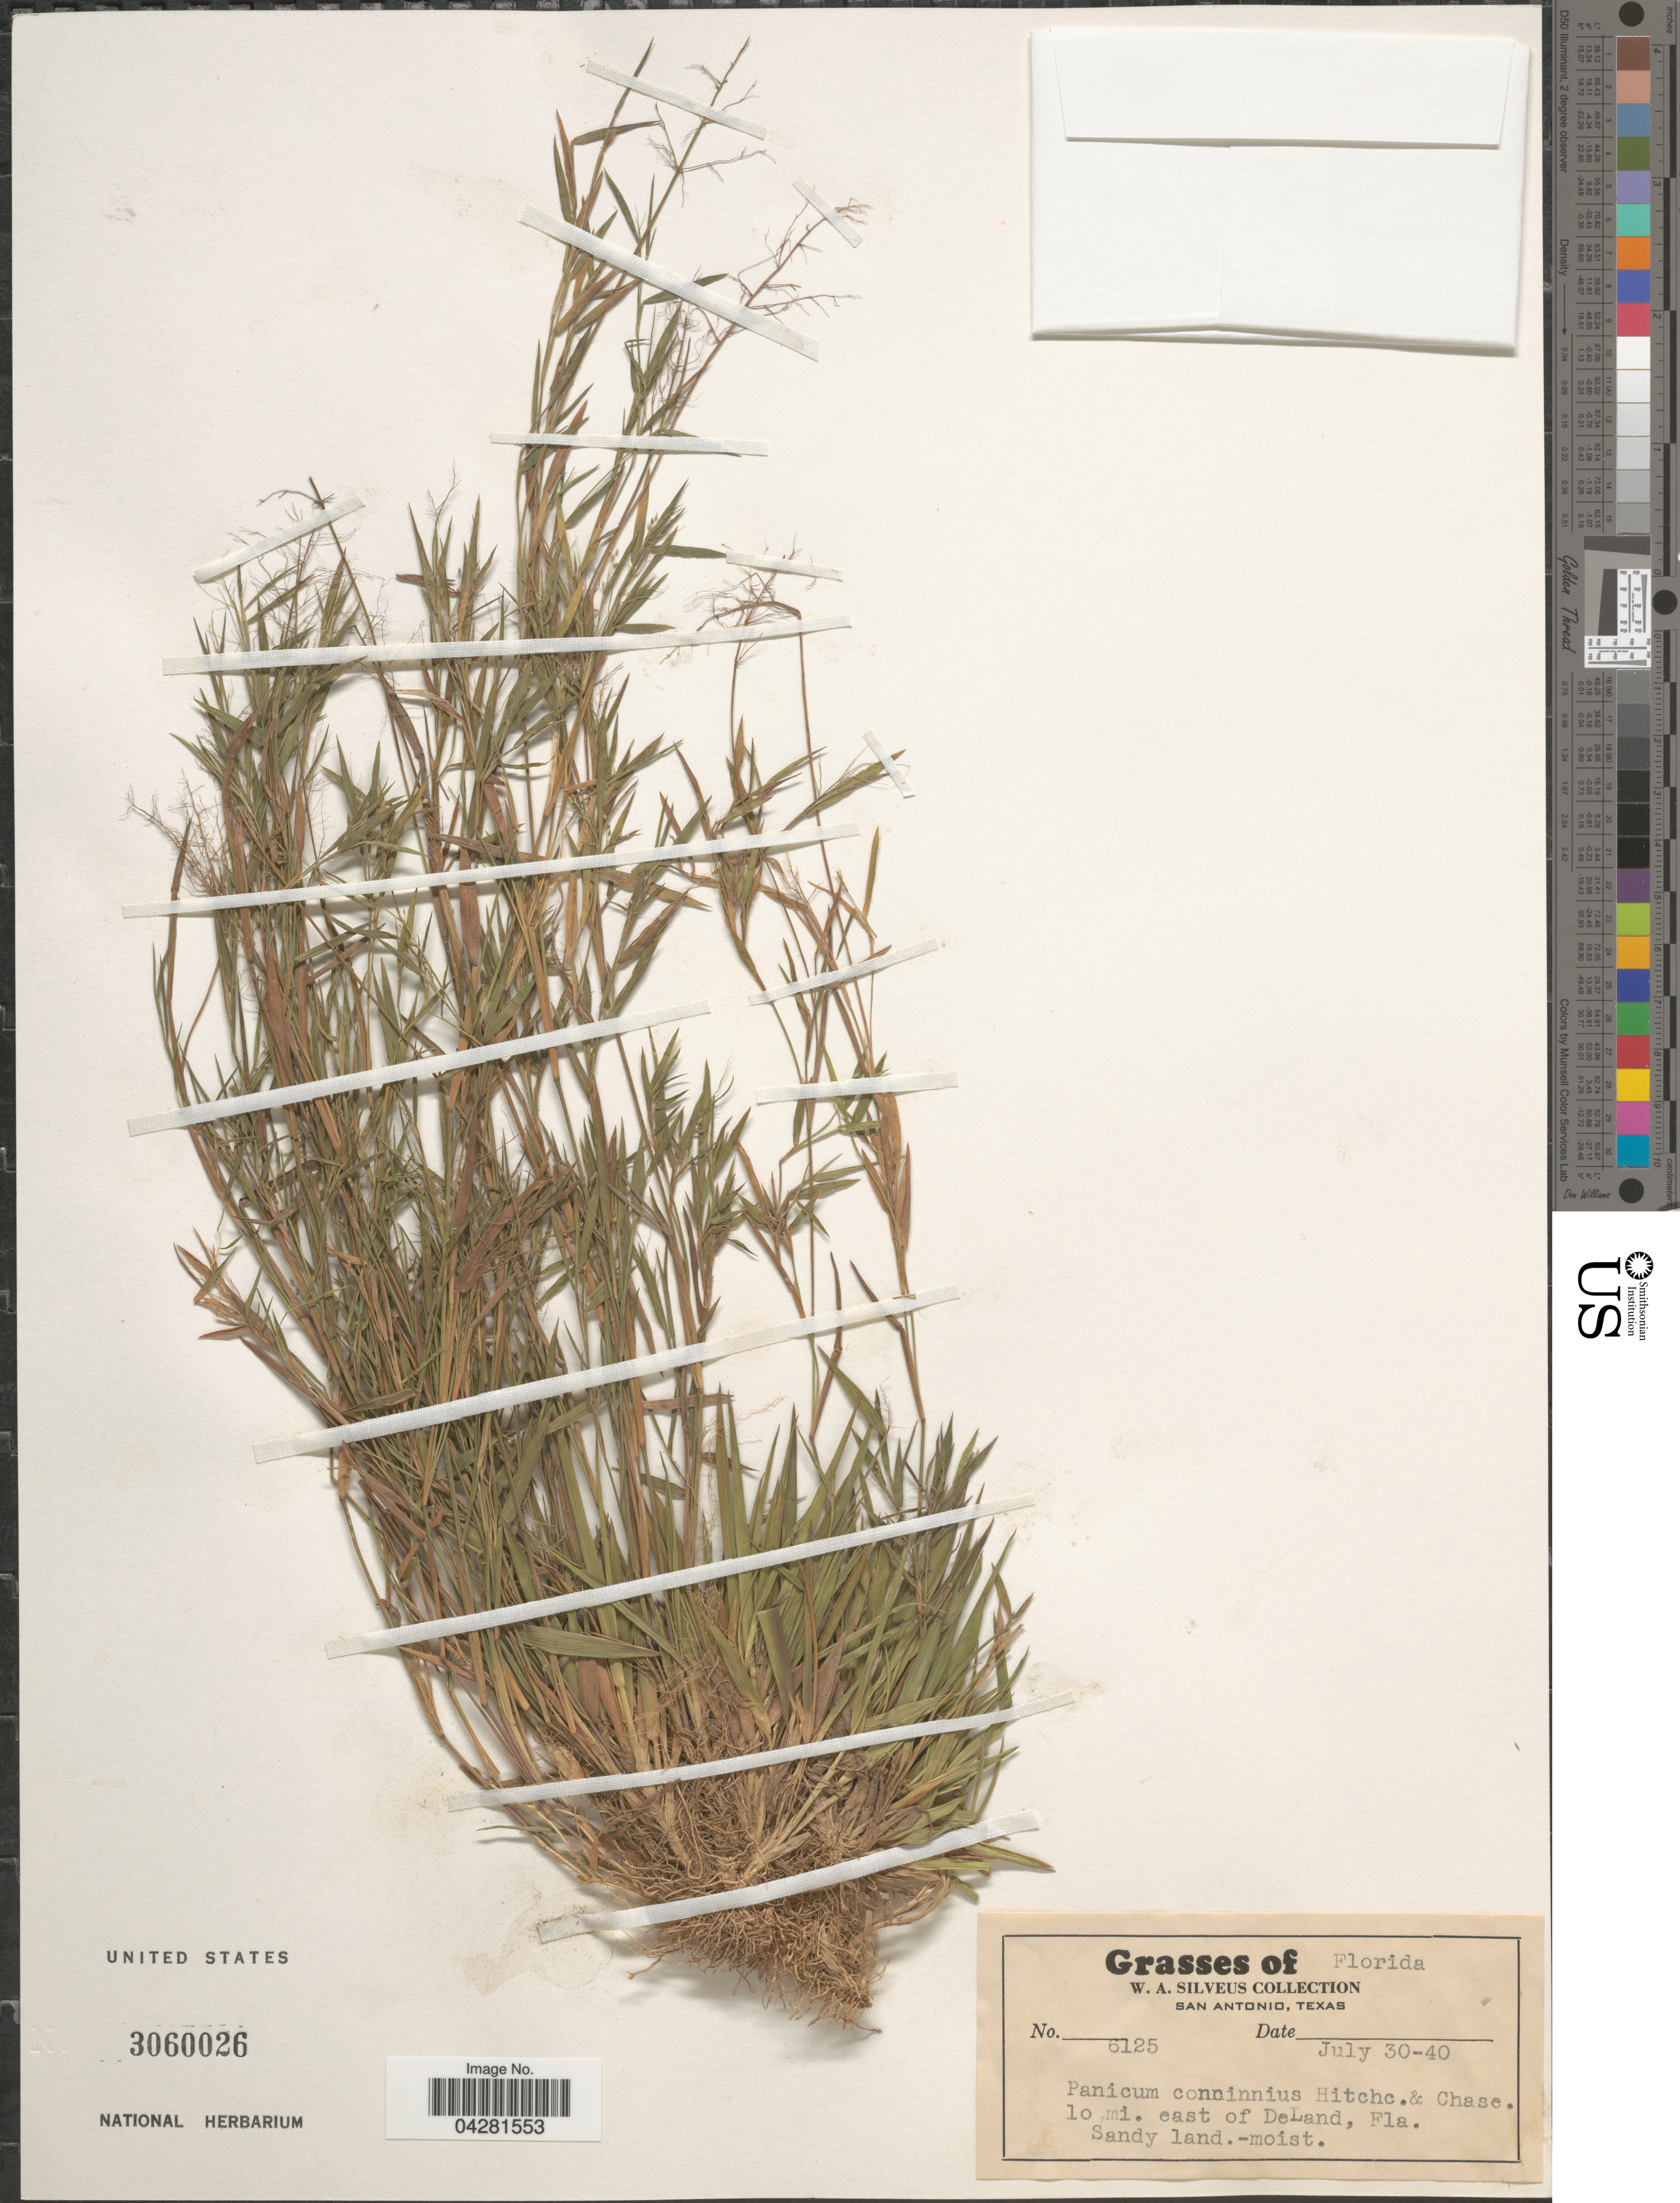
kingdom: Plantae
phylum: Tracheophyta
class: Liliopsida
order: Poales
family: Poaceae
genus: Dichanthelium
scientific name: Dichanthelium dichotomum var. unciphyllum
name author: (Trin.) Davidse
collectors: W. Silveus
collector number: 6125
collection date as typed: Transcribed d/m/y: 30/7/40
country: United States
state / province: Florida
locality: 10 mi. east of DeLand.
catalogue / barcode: US 3060026